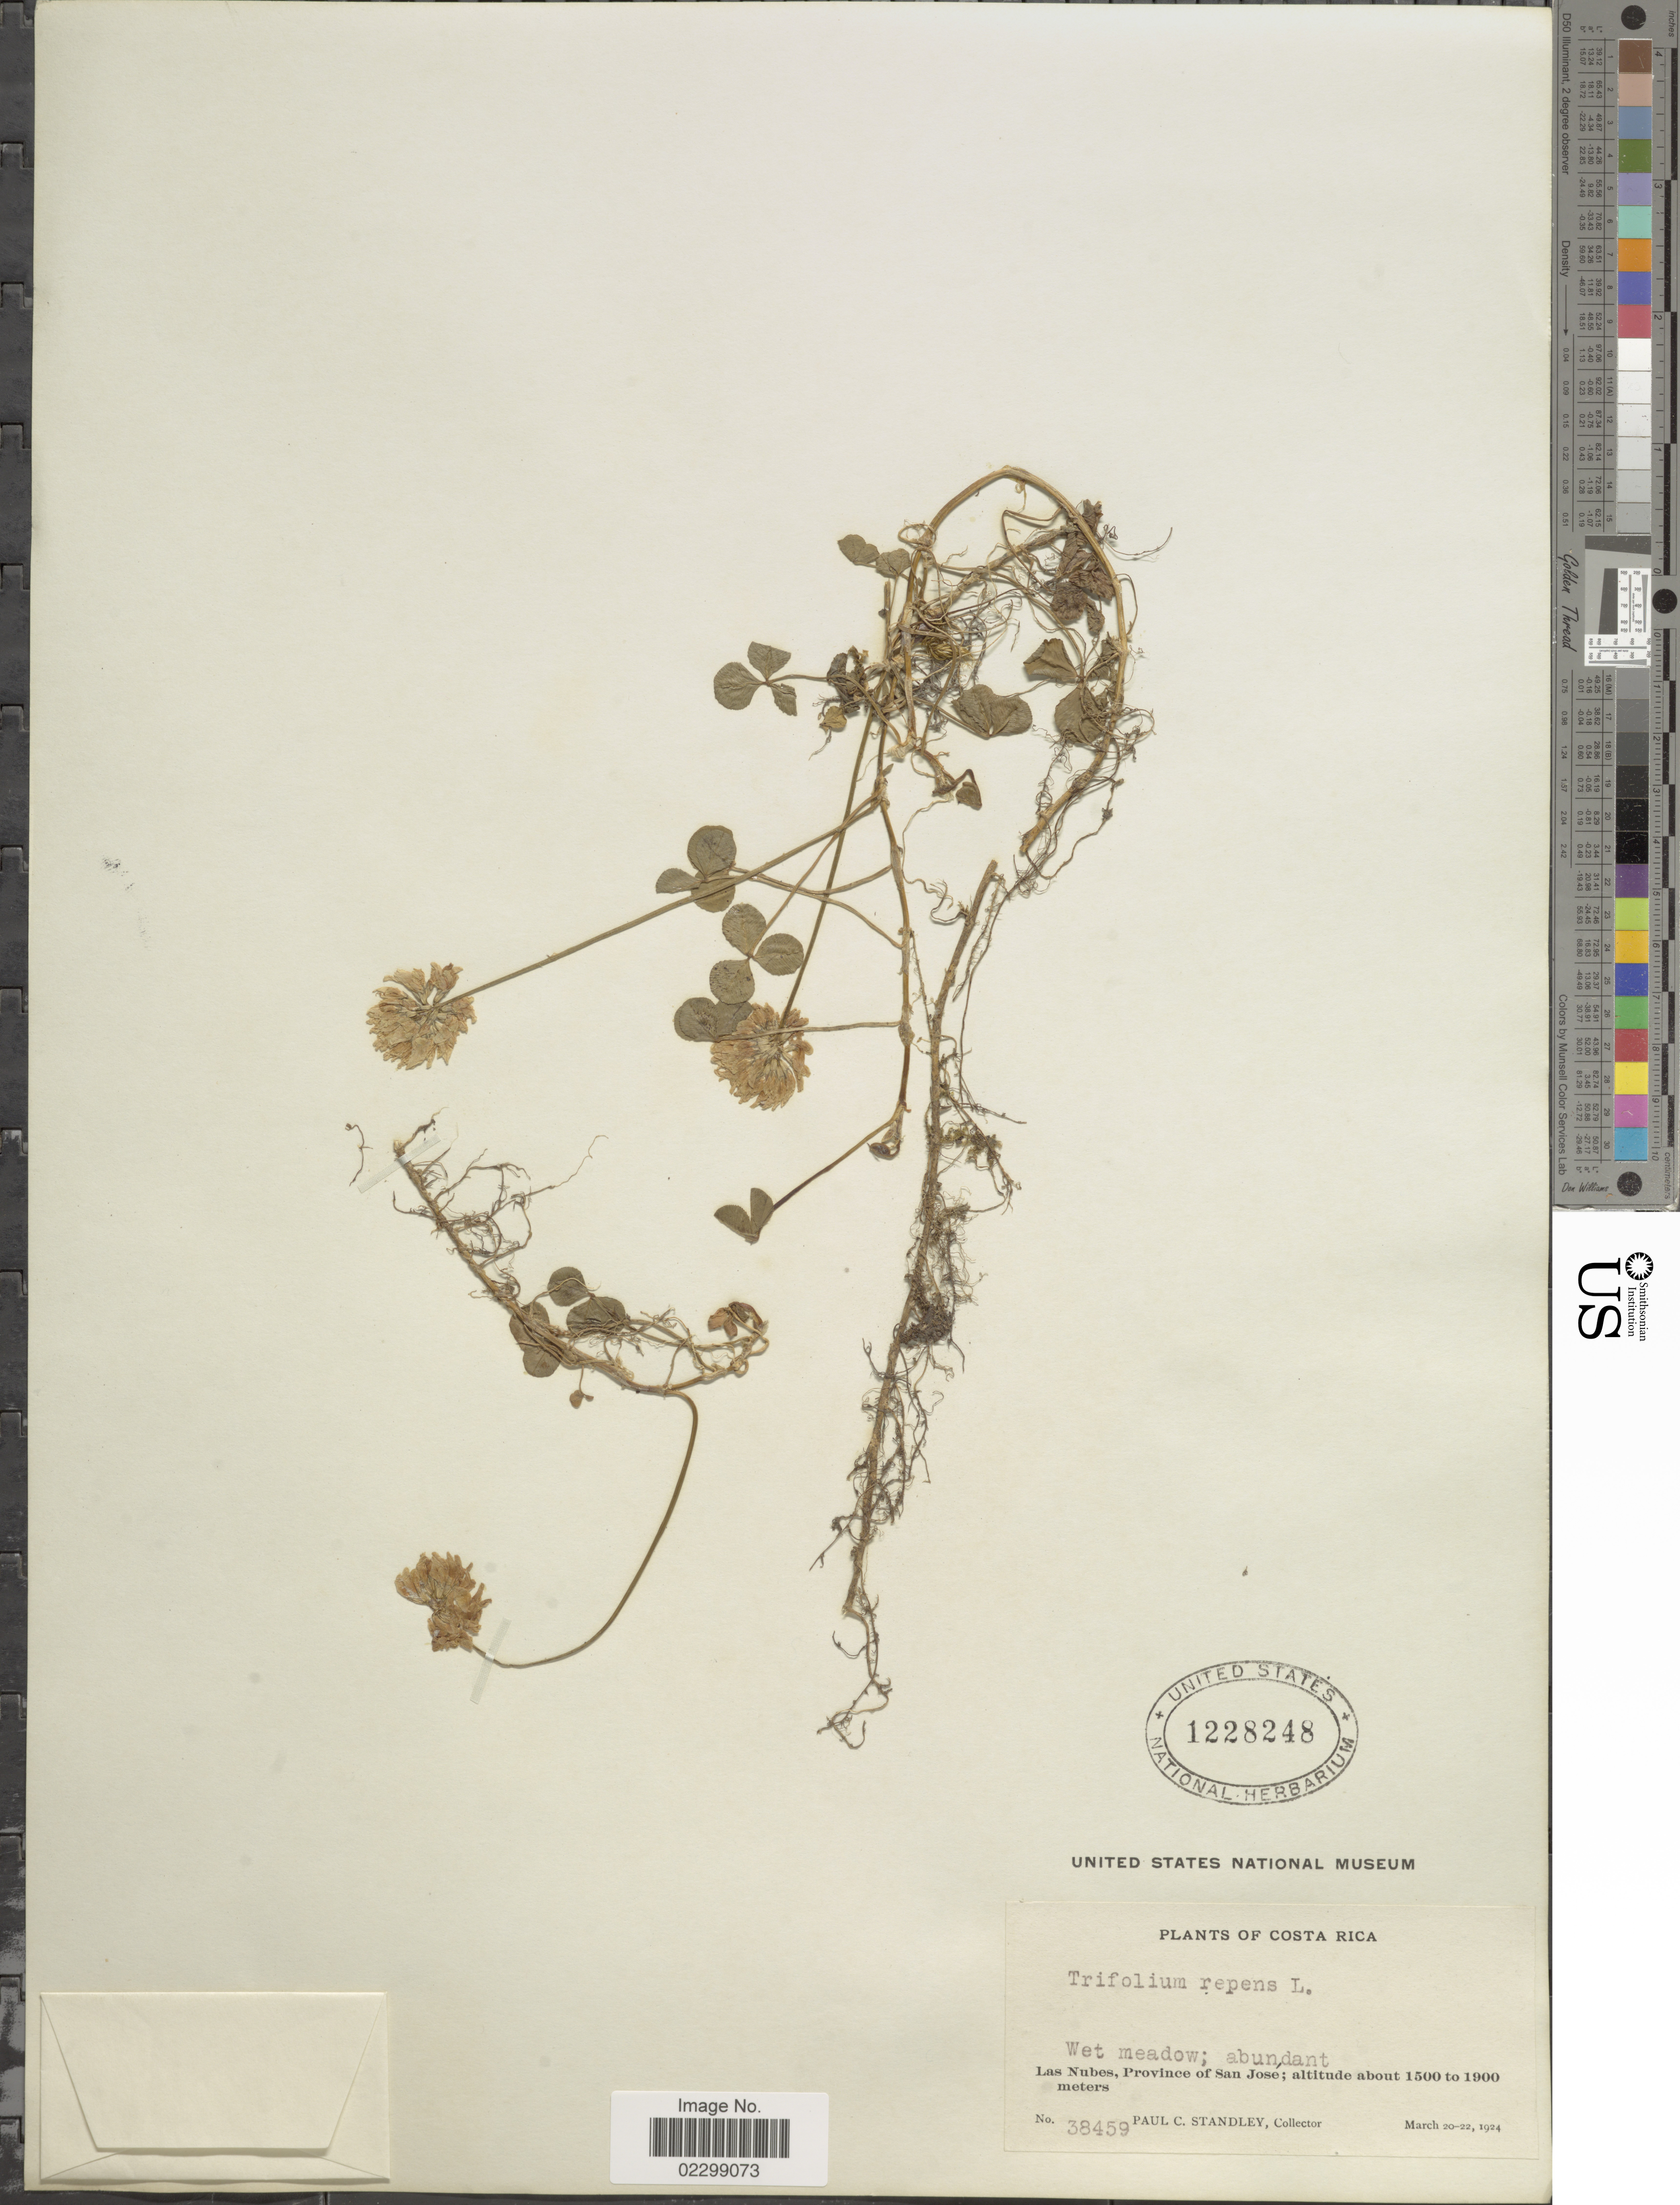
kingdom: Plantae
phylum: Tracheophyta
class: Magnoliopsida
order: Fabales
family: Fabaceae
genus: Trifolium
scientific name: Trifolium repens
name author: L.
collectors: P. C. Standley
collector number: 38459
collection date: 1924-03-20/1924-03-22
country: Costa Rica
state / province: San José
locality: Wet meadow, Las Nubes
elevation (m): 1500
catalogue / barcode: US 1228248